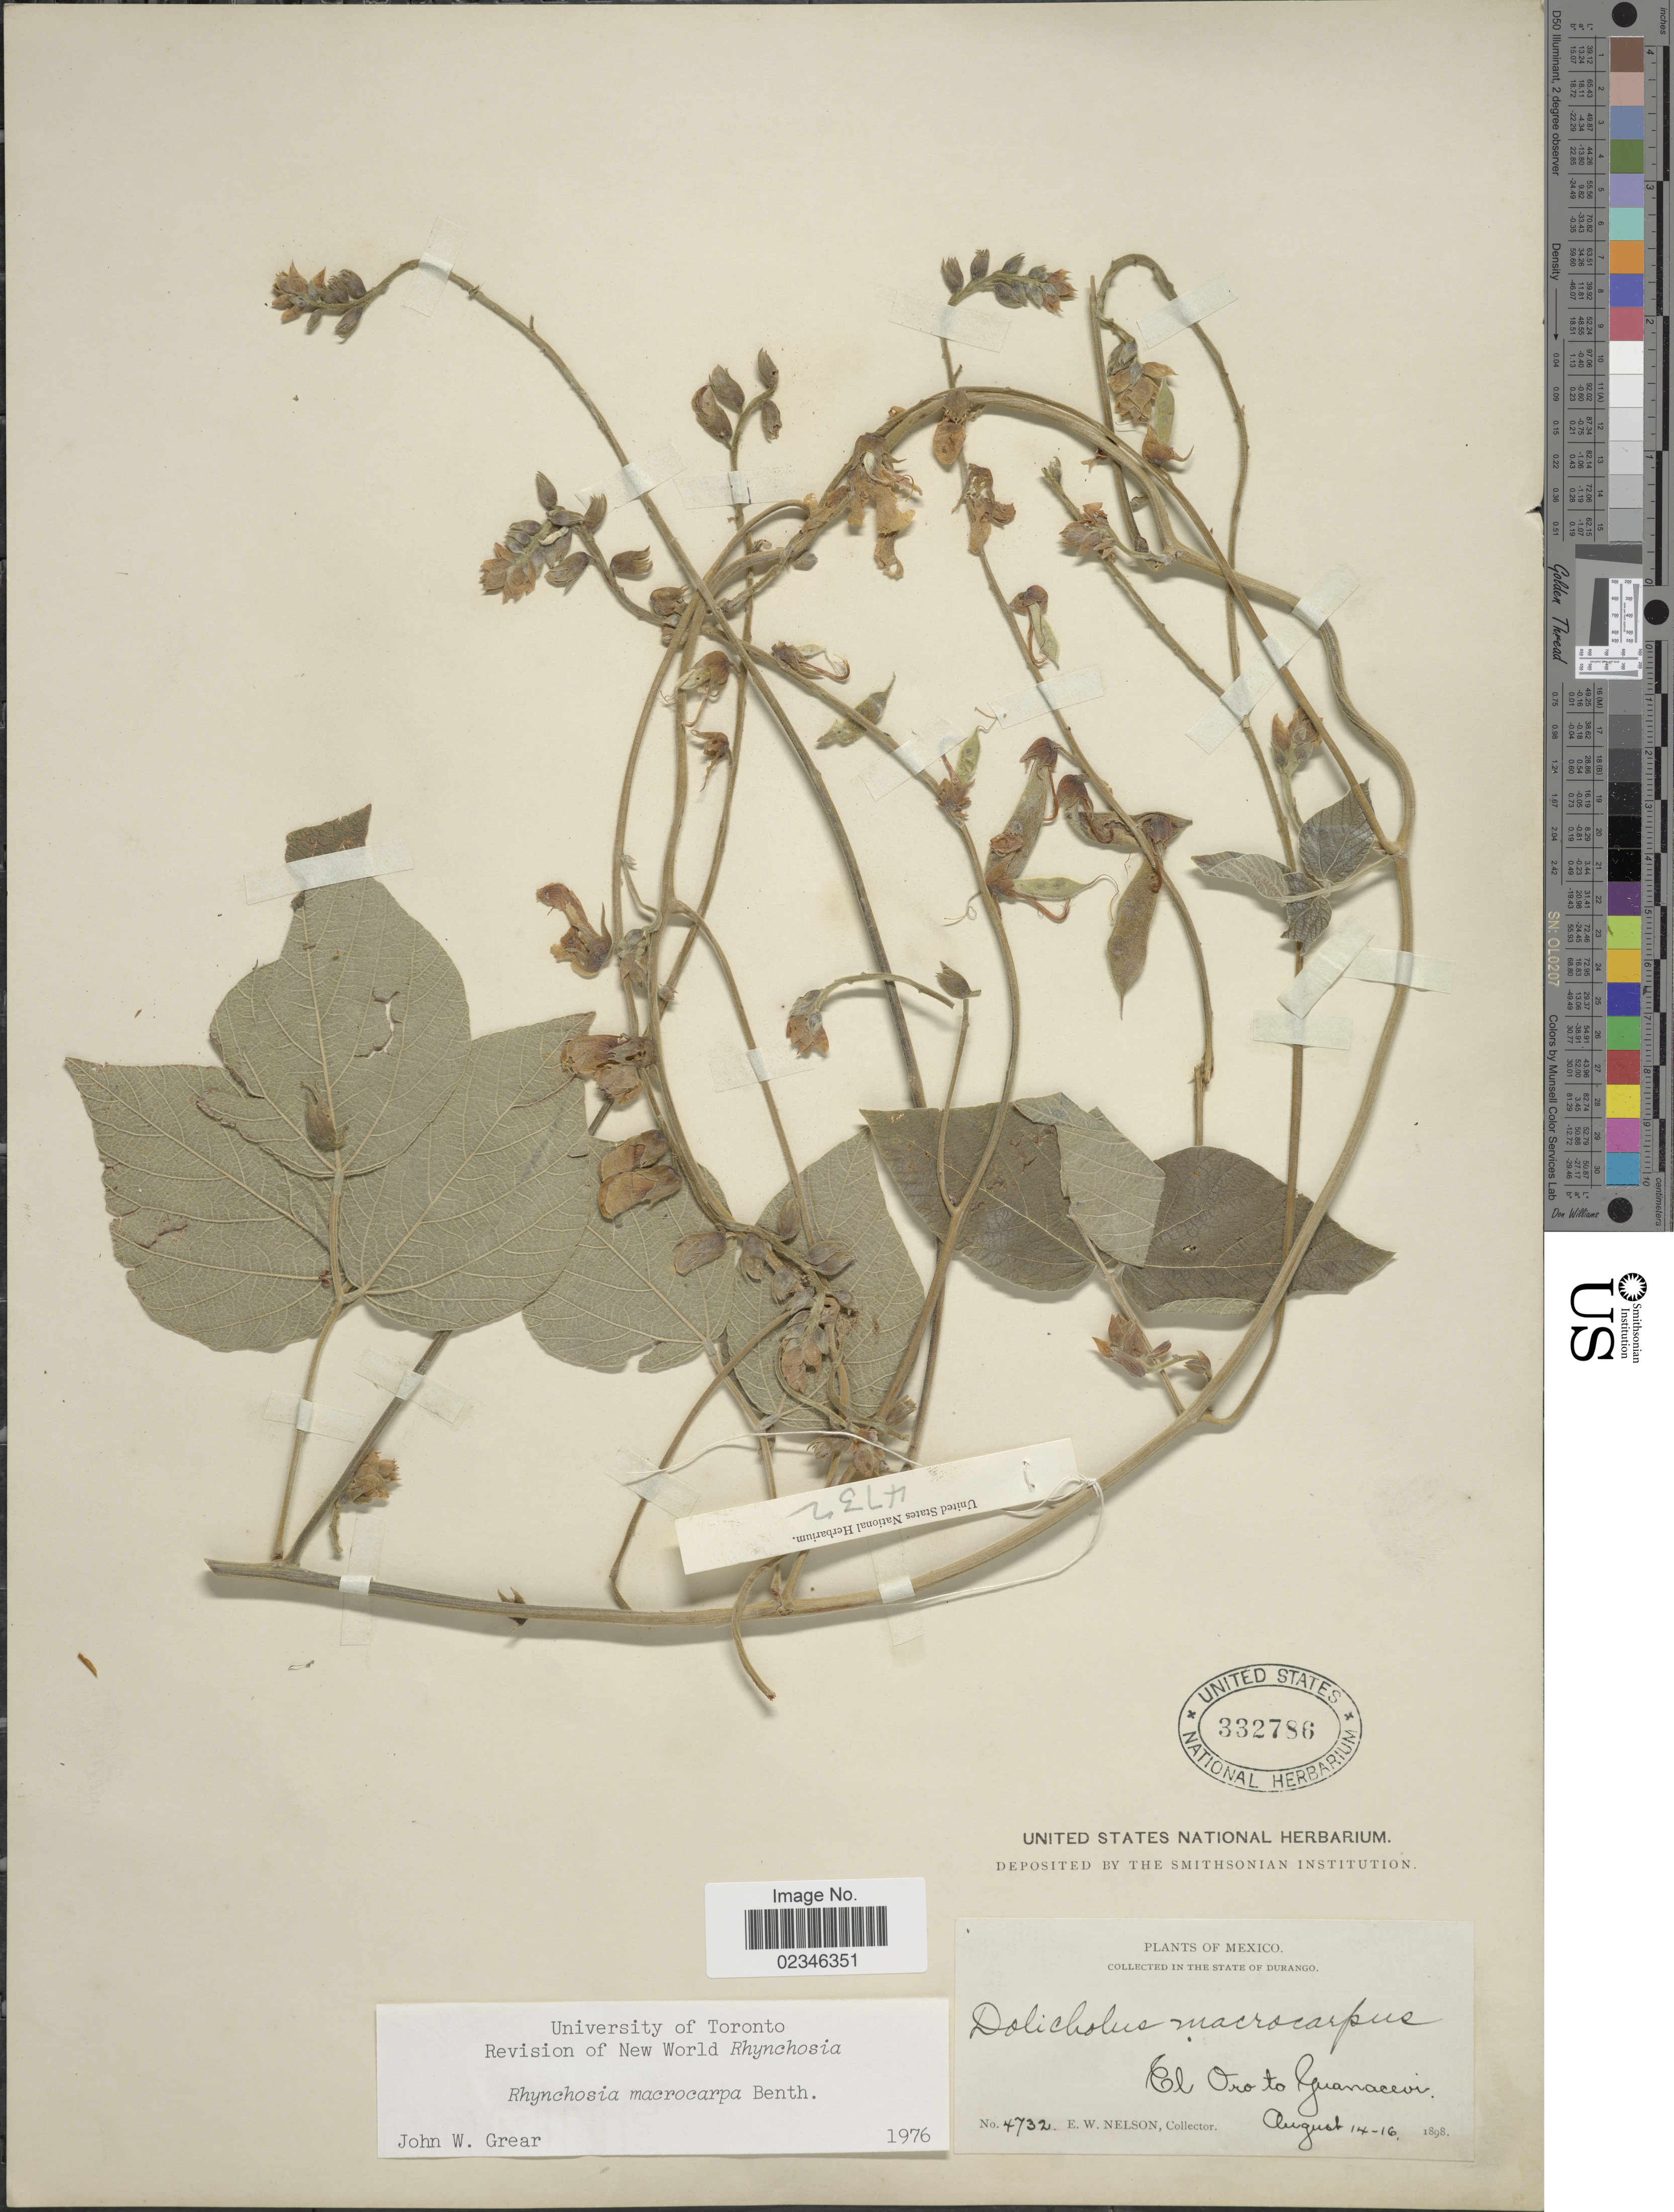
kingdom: Plantae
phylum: Tracheophyta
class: Magnoliopsida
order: Fabales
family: Fabaceae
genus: Rhynchosia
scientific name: Rhynchosia macrocarpa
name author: Benth.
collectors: E. W. Nelson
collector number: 4732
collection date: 1898-08-14/1898-08-16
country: Mexico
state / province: Durango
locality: In the State of Durango. El Oro to Guanacevi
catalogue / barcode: US 332786